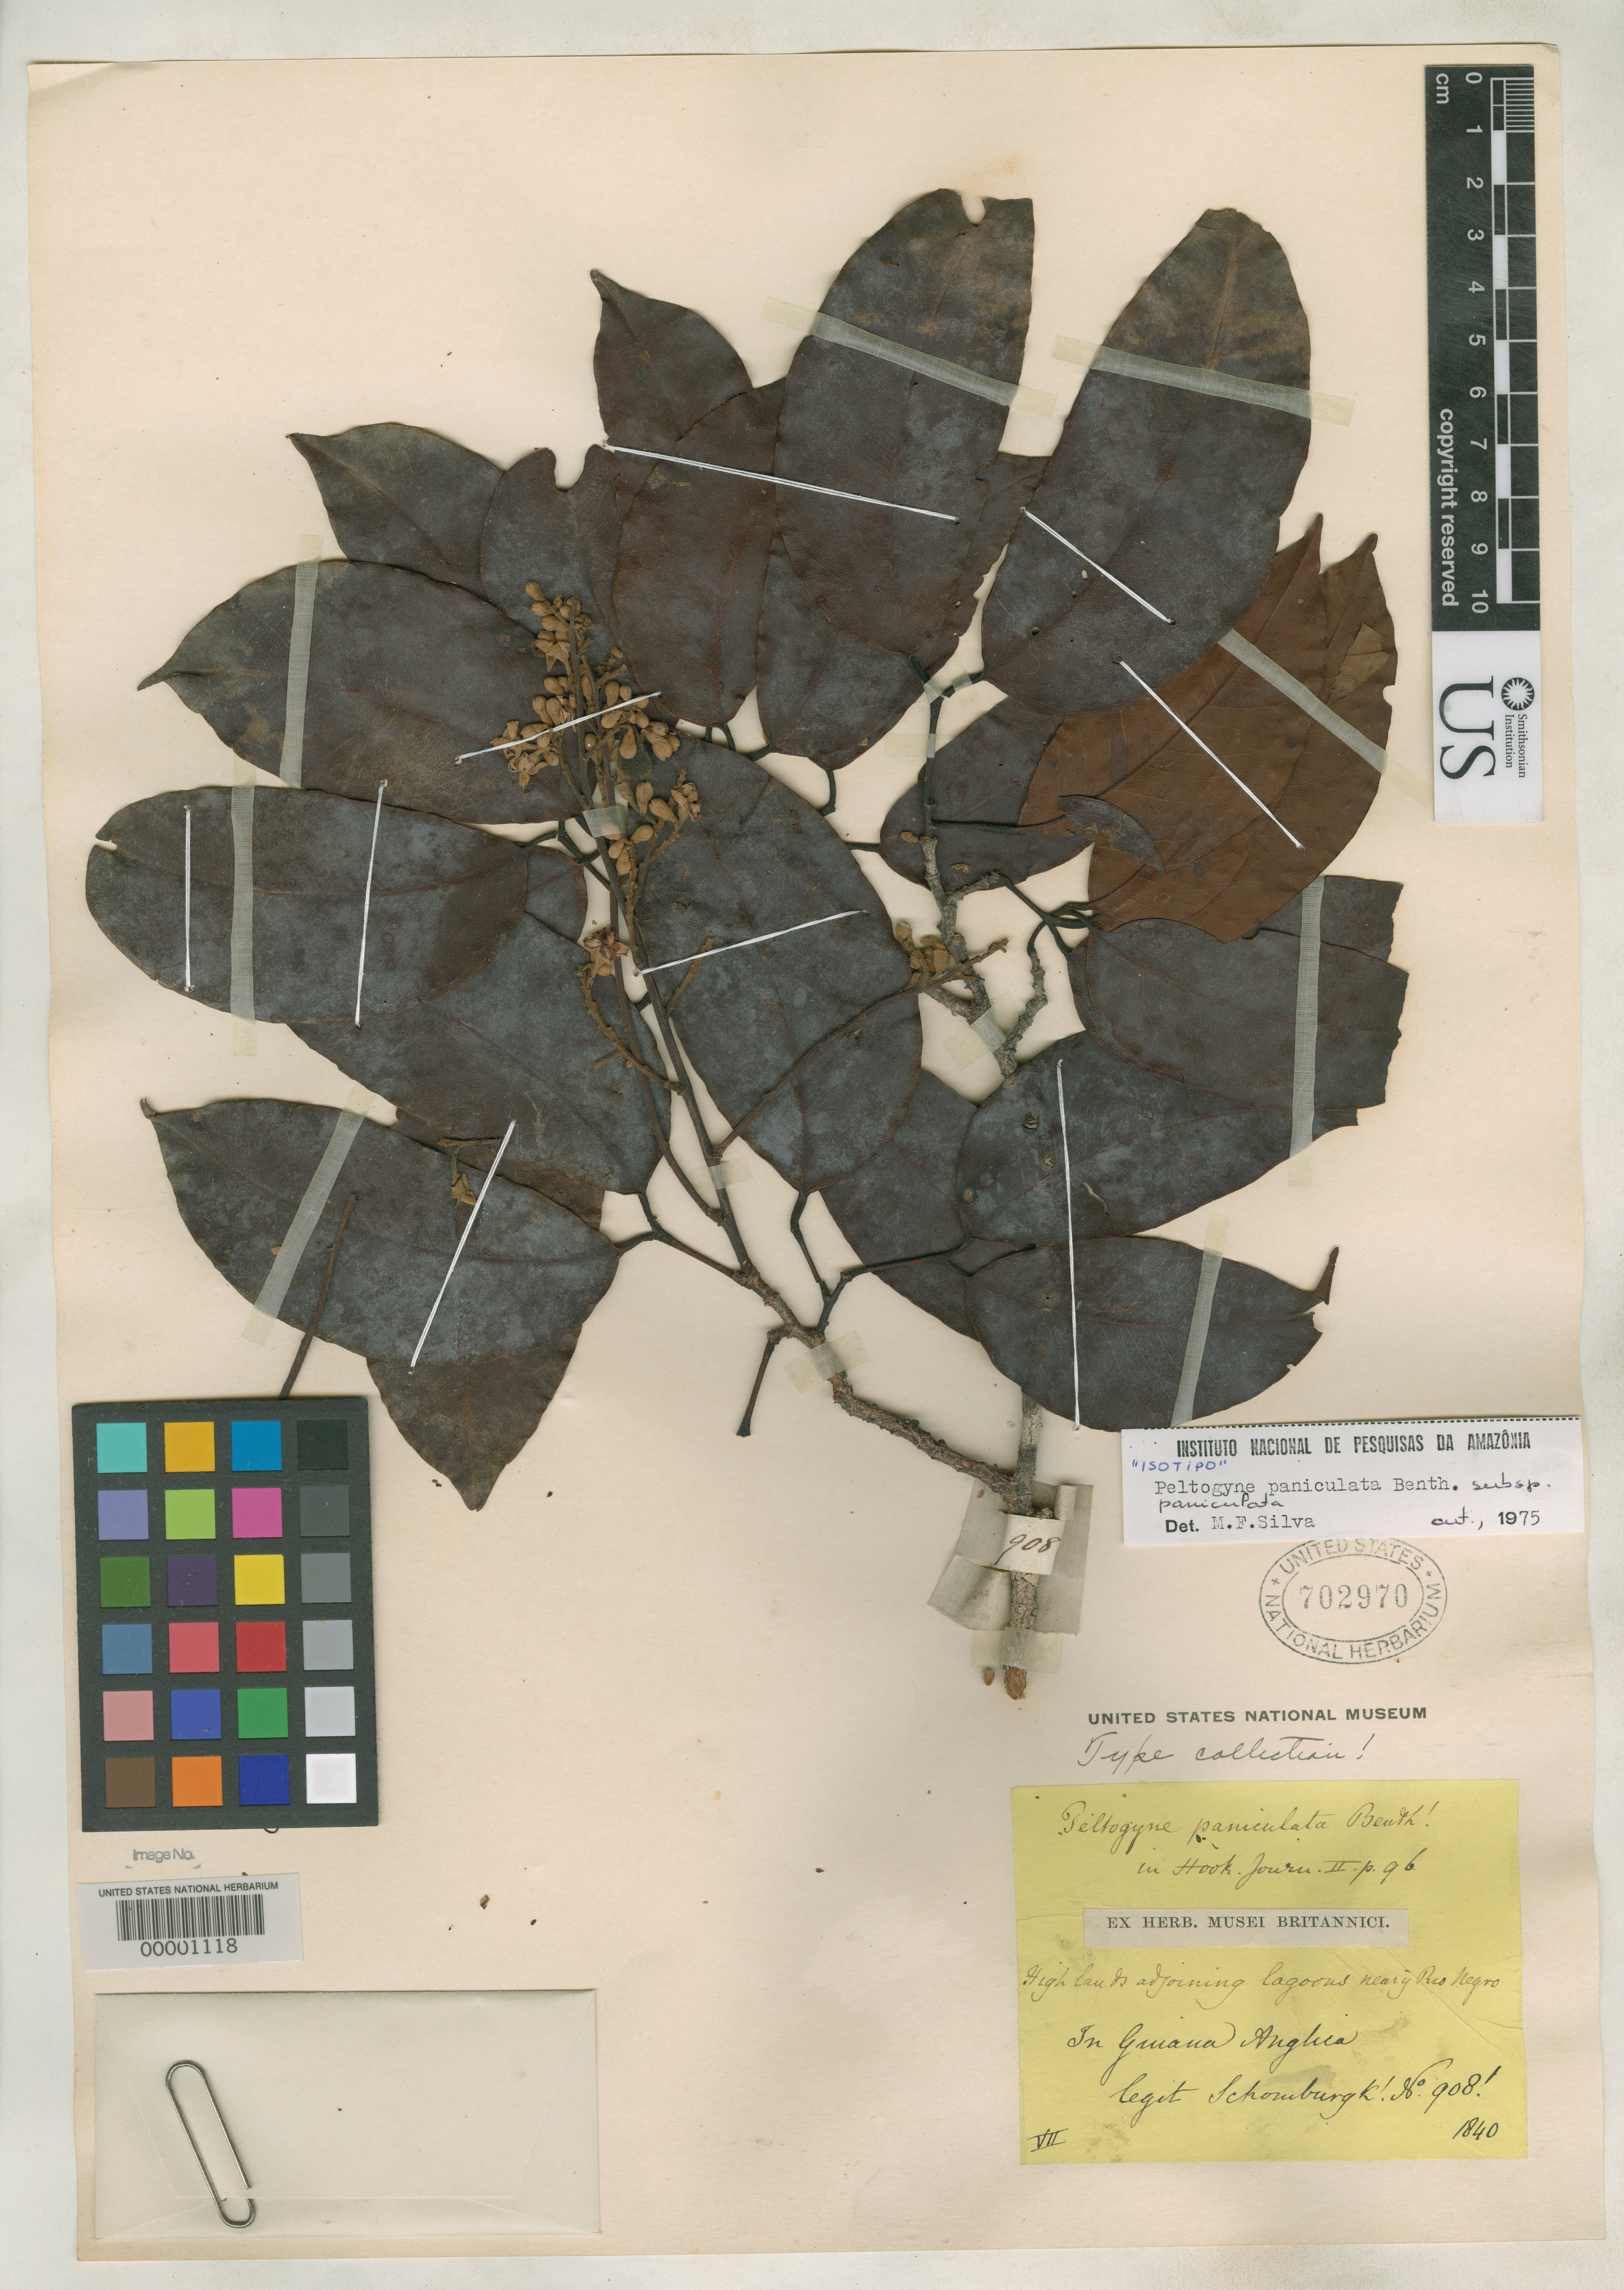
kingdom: Plantae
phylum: Tracheophyta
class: Magnoliopsida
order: Fabales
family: Fabaceae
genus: Peltogyne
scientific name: Peltogyne paniculata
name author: Benth.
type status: Isotype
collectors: R. H. Schomburgk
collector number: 908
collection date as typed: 1840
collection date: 1840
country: Guyana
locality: Near Rio Negro.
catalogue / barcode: US 702970